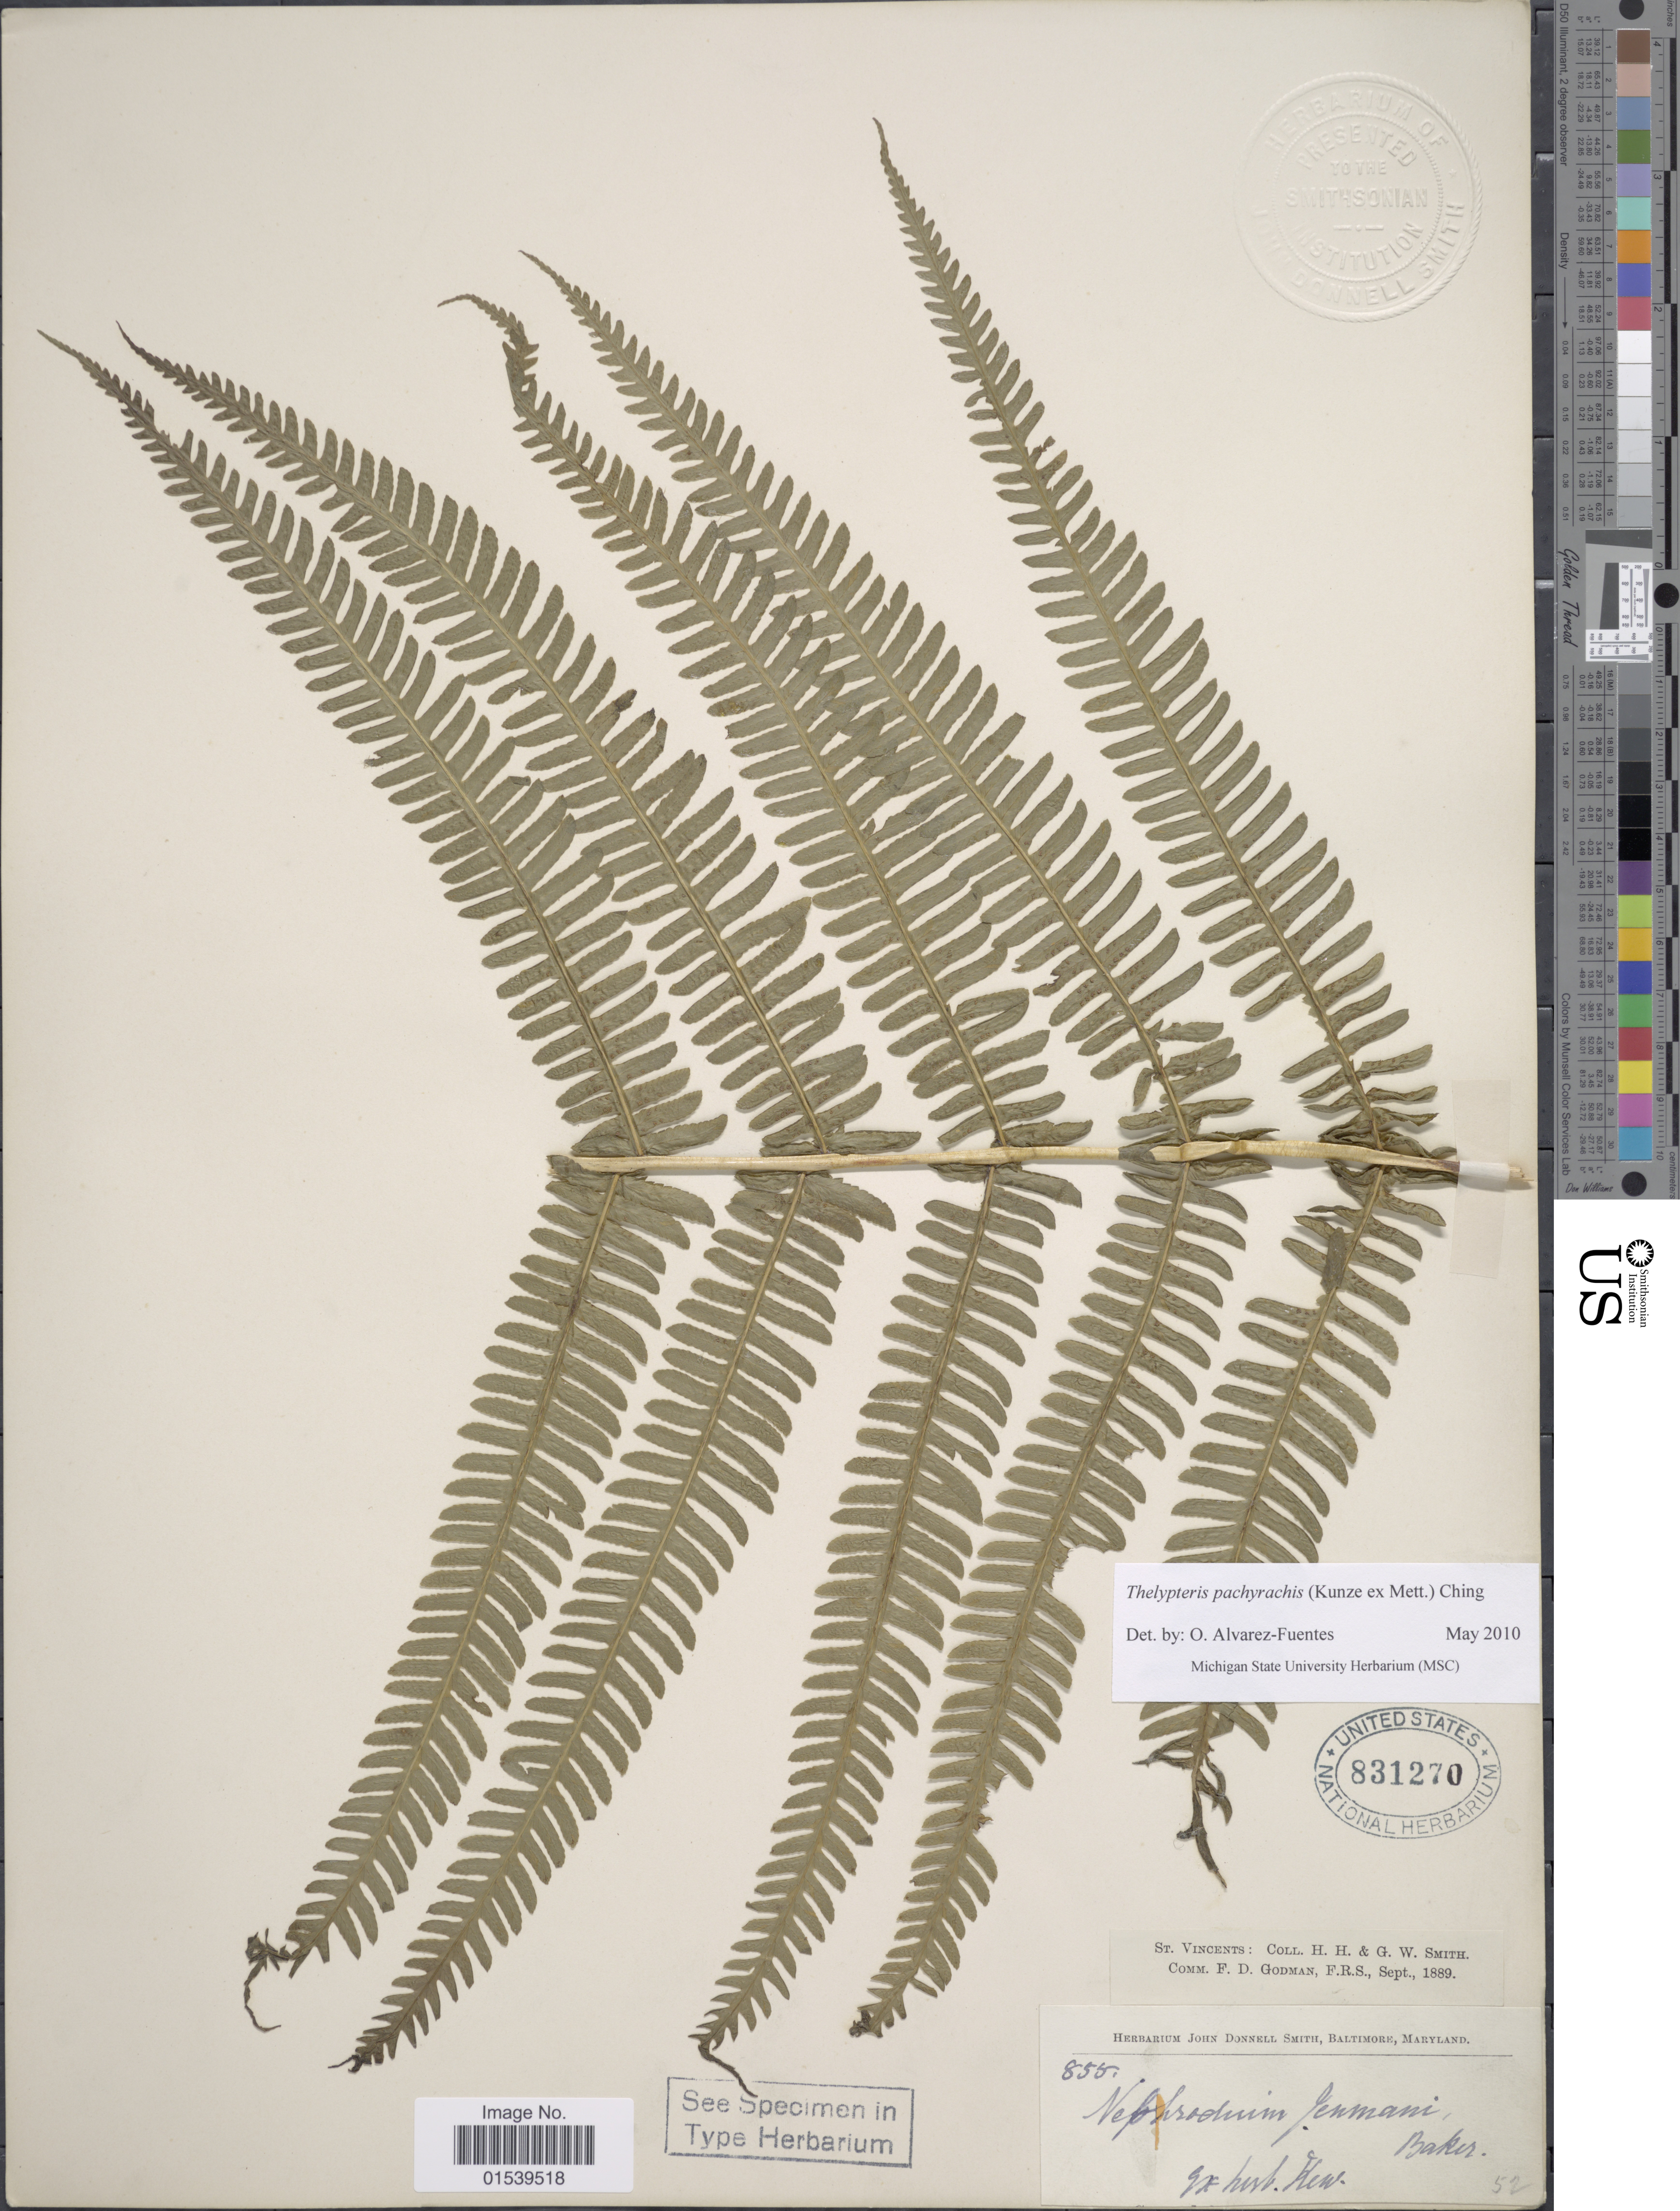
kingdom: Plantae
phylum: Tracheophyta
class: Polypodiopsida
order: Polypodiales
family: Thelypteridaceae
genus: Amauropelta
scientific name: Amauropelta pachyrachis (Kunze) comb. nov., ined 2015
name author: (Kunze)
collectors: H. H. Smith & G. Smith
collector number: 855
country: St. Vincent - Grenadines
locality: St. Vincents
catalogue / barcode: US 831270